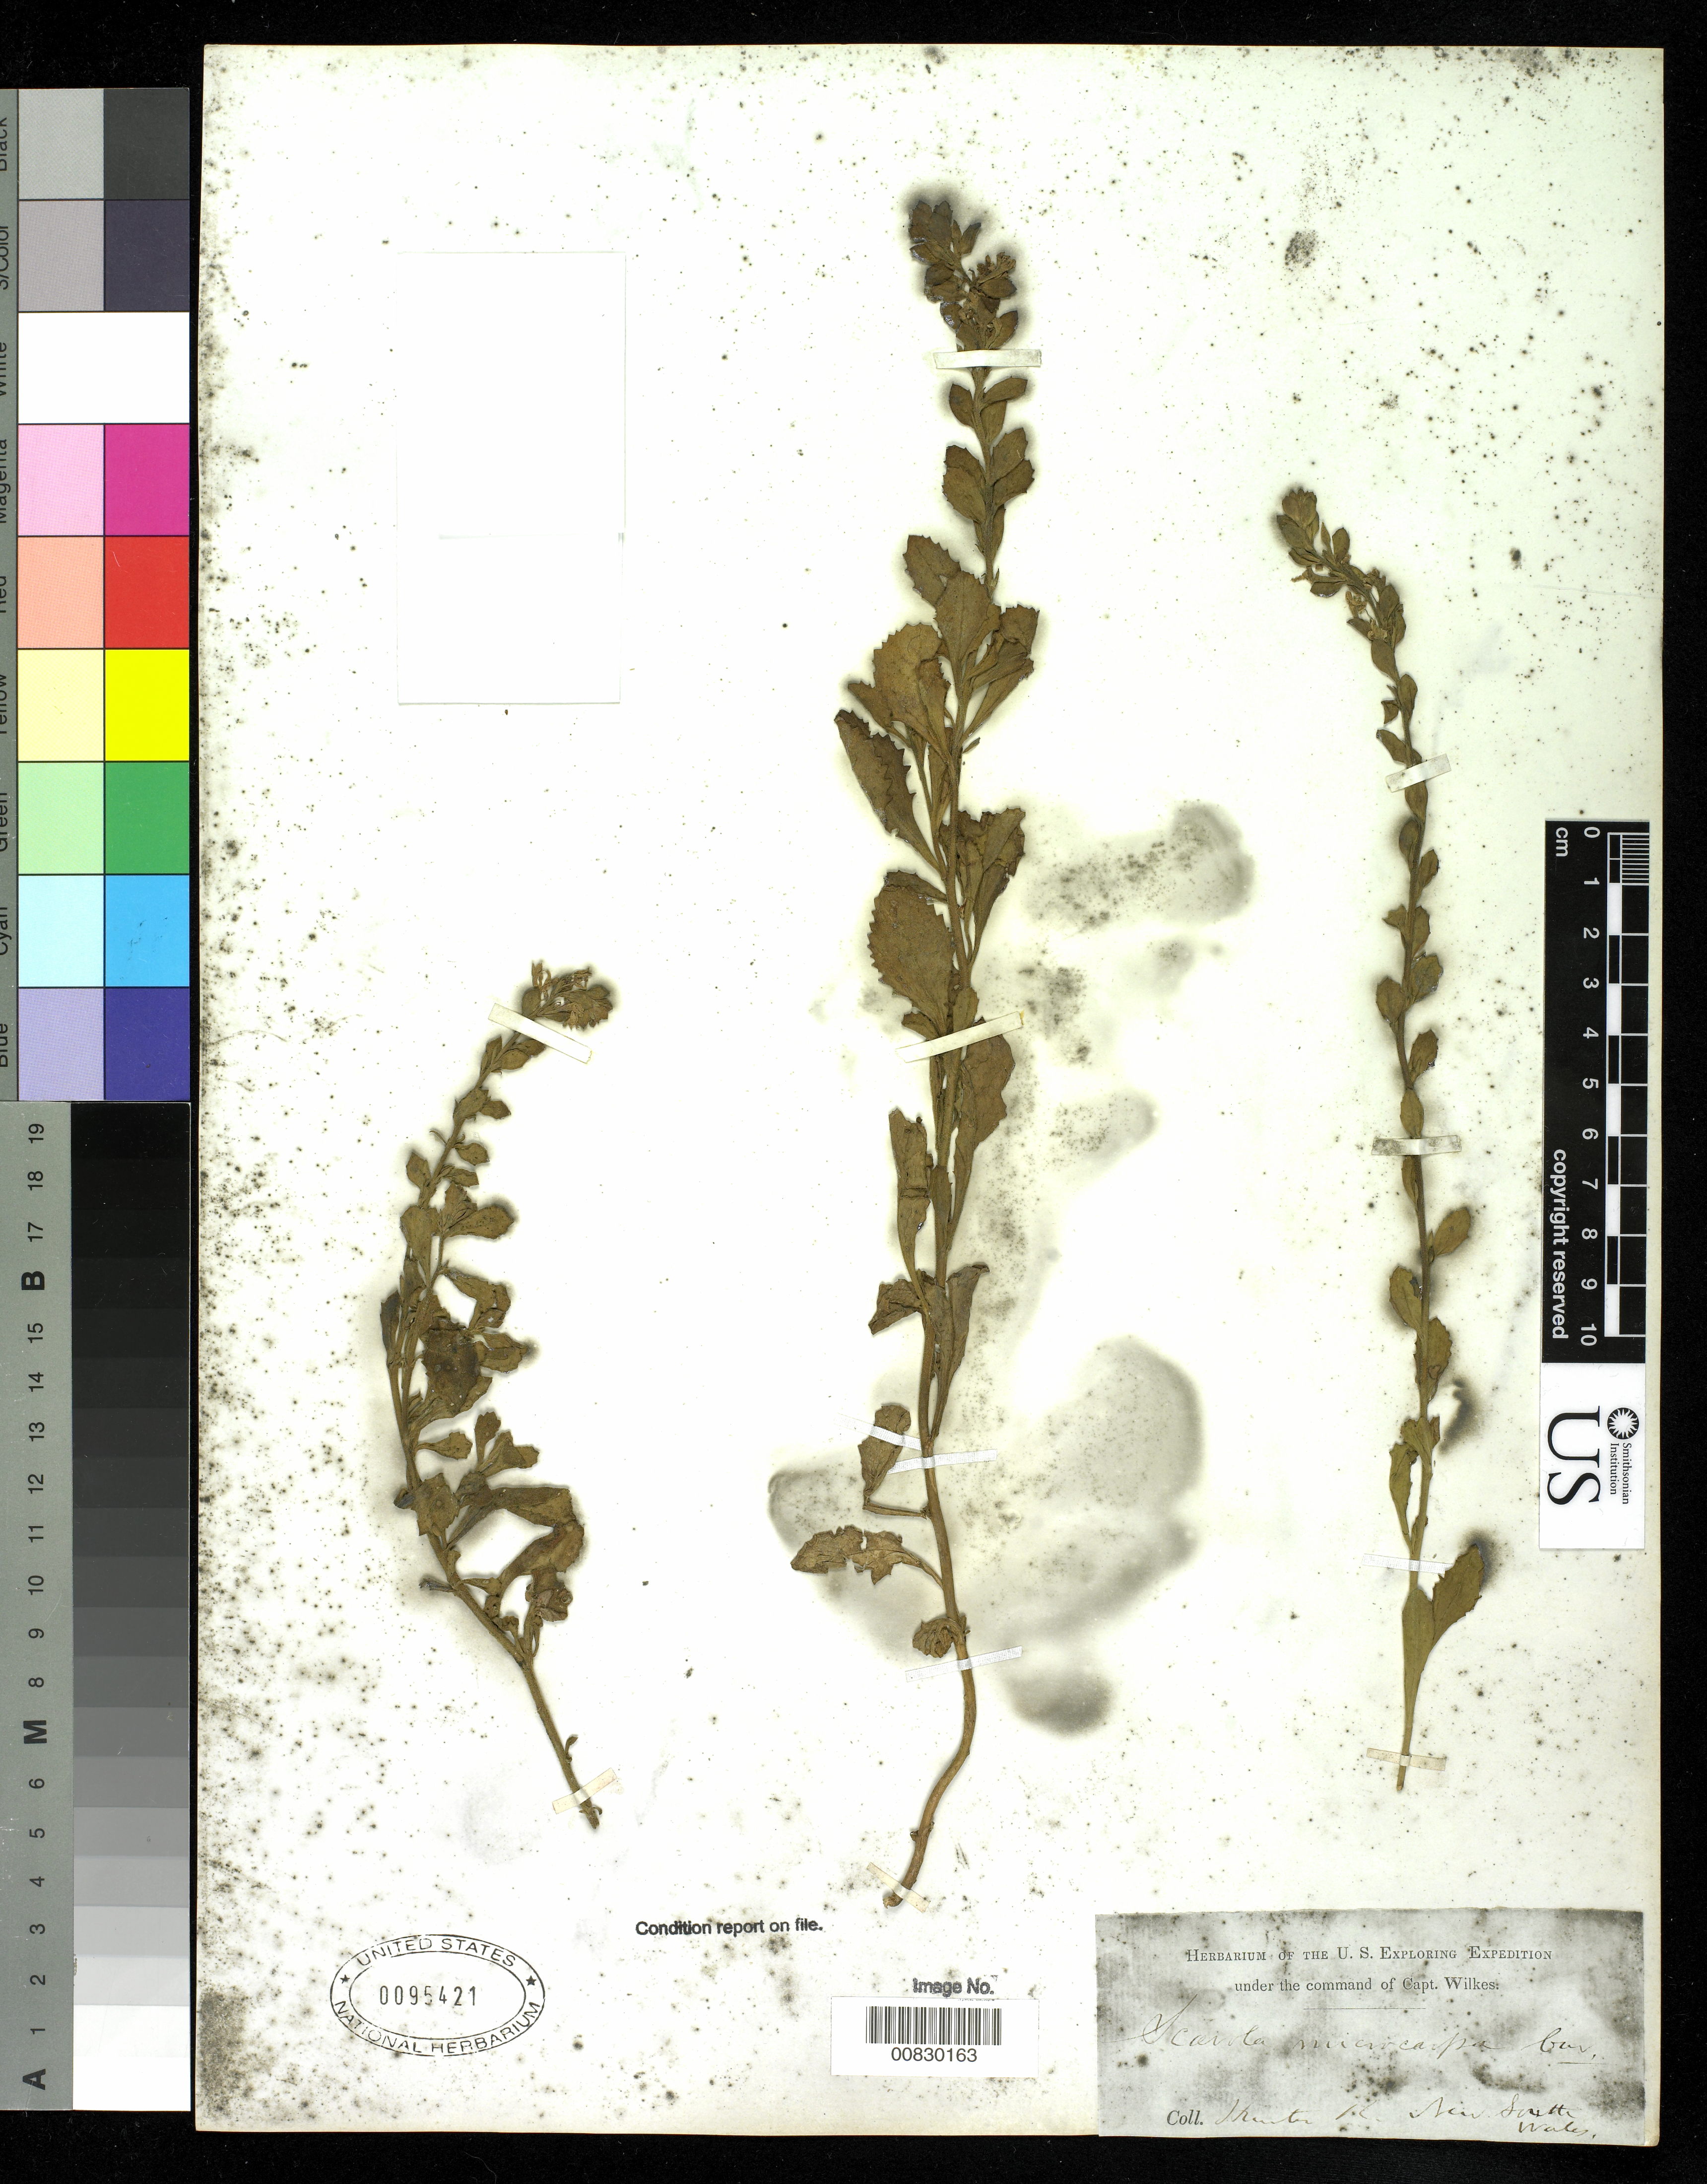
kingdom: Plantae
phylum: Tracheophyta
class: Magnoliopsida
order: Asterales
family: Goodeniaceae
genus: Scaevola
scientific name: Scaevola microcarpa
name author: Cav.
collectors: Wilkes Explor. Exped.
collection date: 1838/1842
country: Australia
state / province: New South Wales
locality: Hunter's River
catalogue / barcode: US 95421